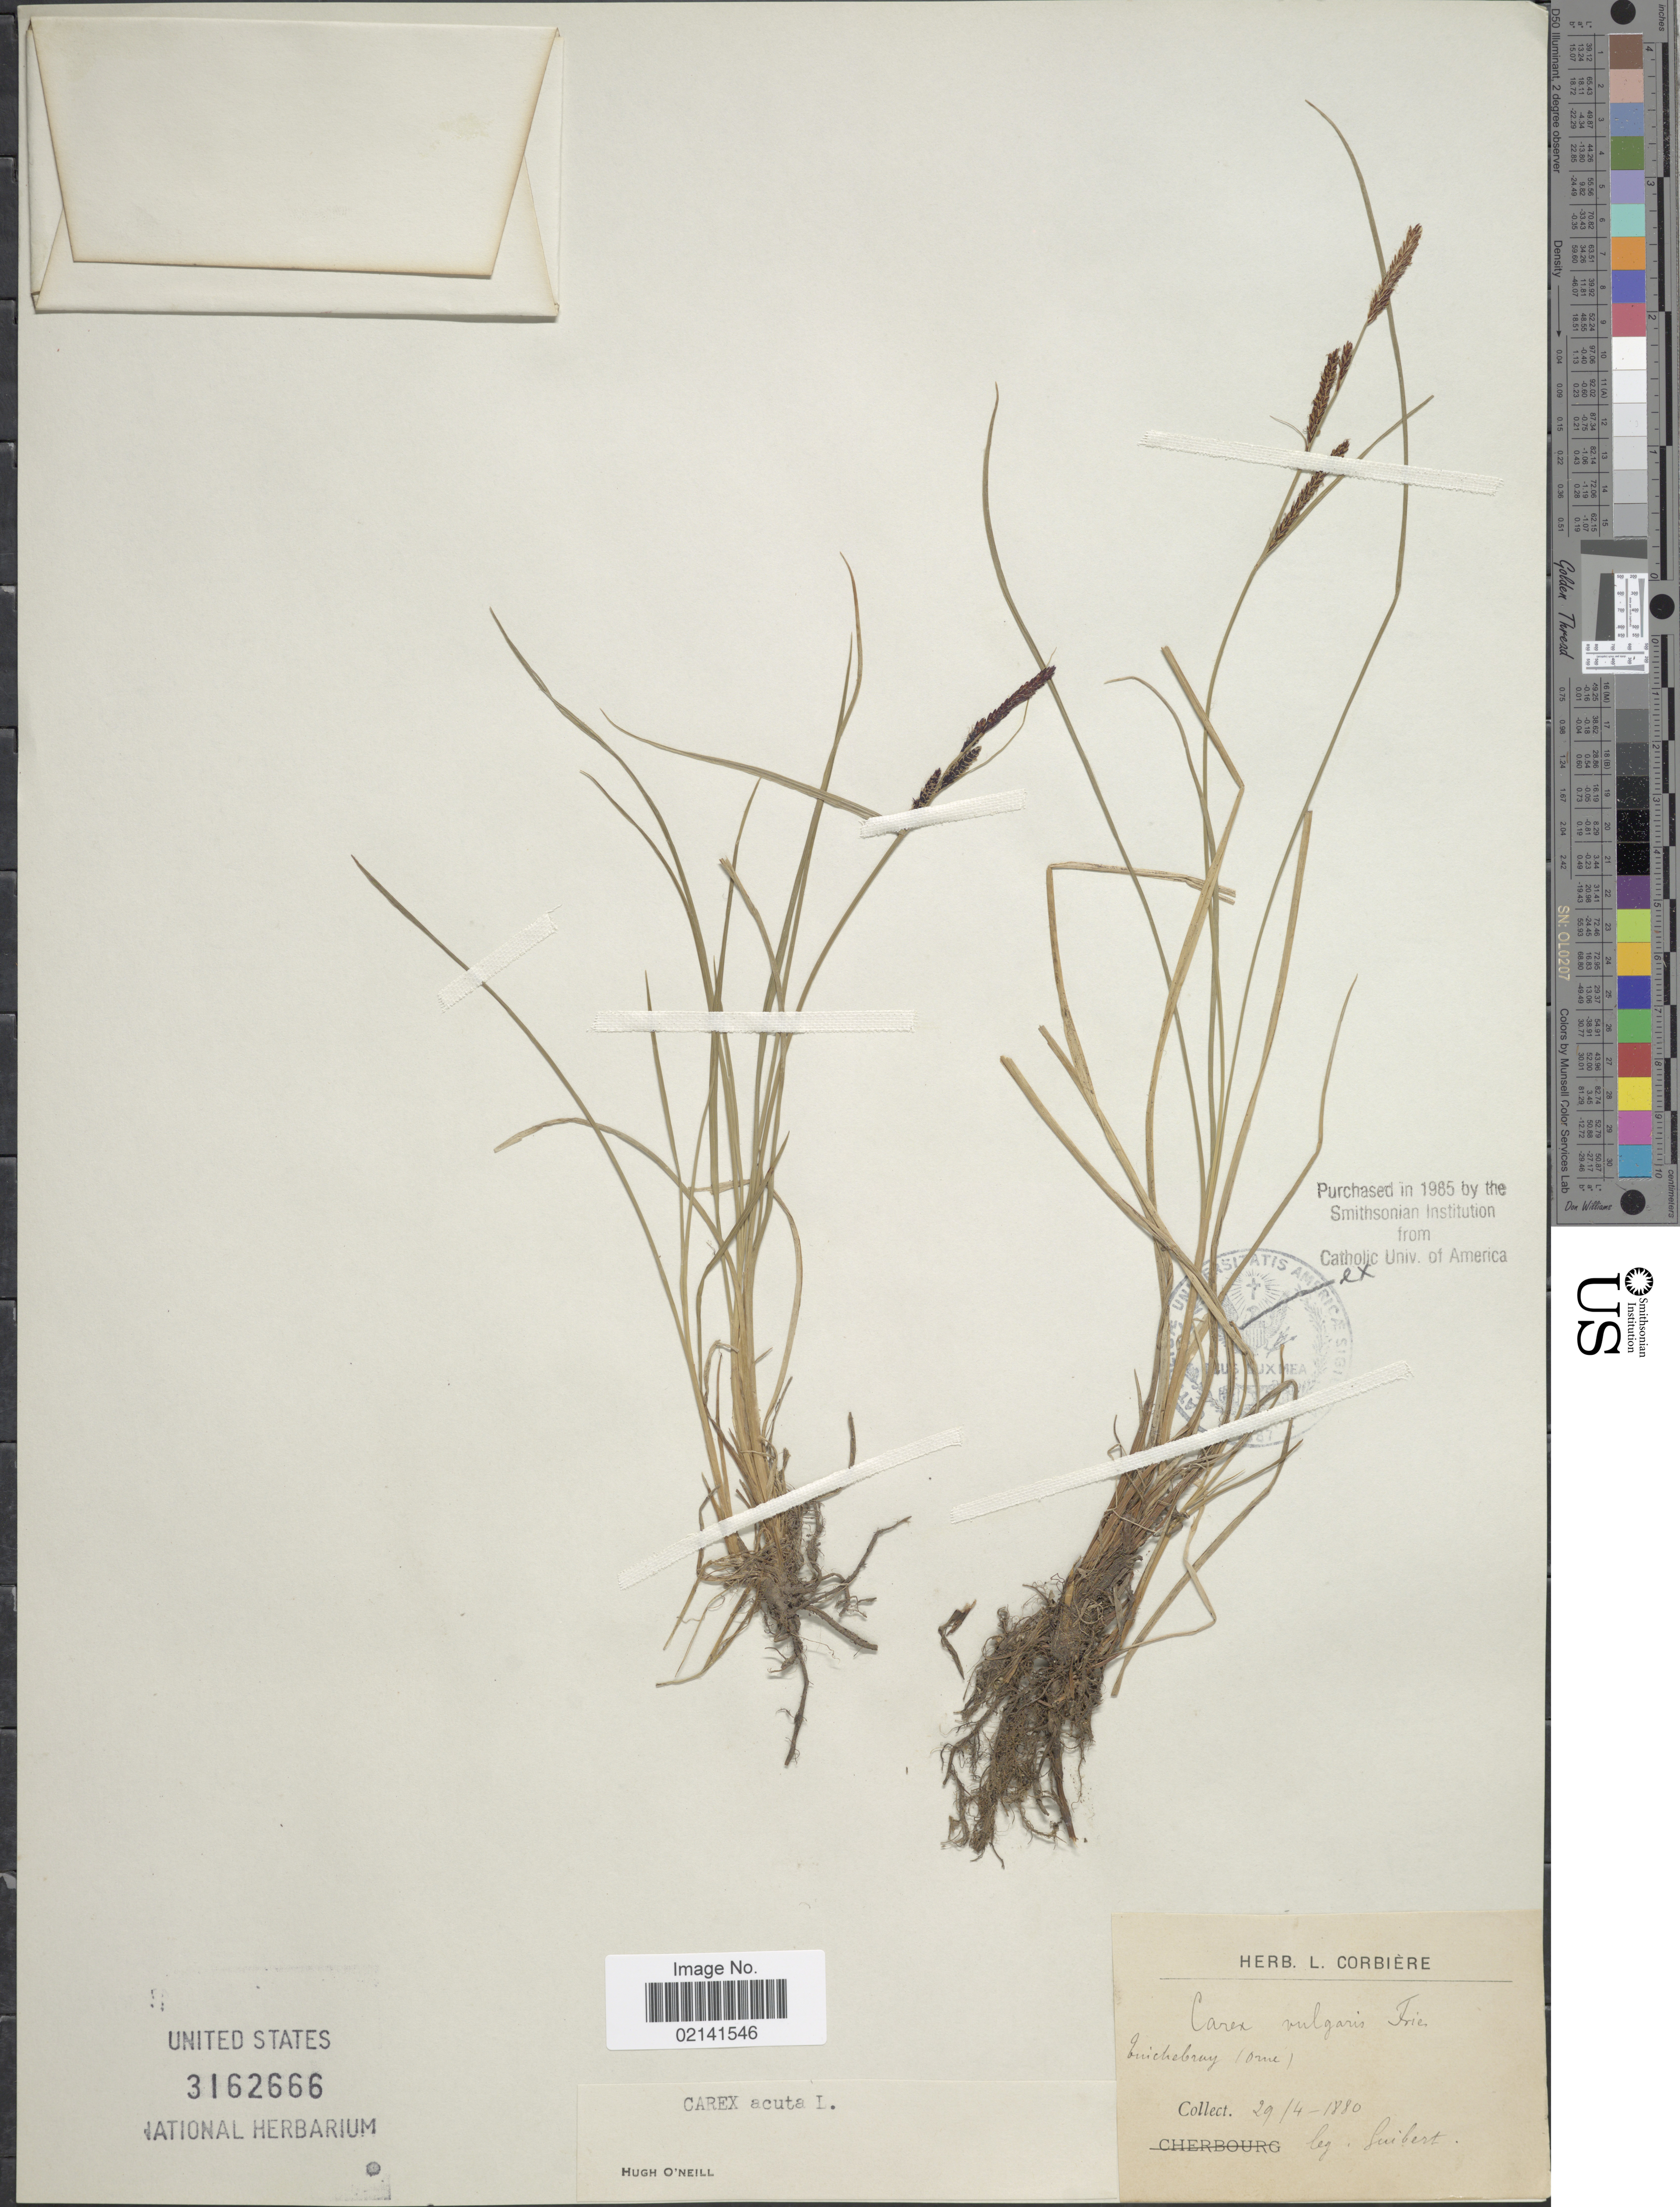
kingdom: Plantae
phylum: Tracheophyta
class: Liliopsida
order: Poales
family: Cyperaceae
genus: Carex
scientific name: Carex acuta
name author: L.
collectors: Guibert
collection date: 1880-04-29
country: France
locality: Tuichebray (Orne).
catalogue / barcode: US 3162666